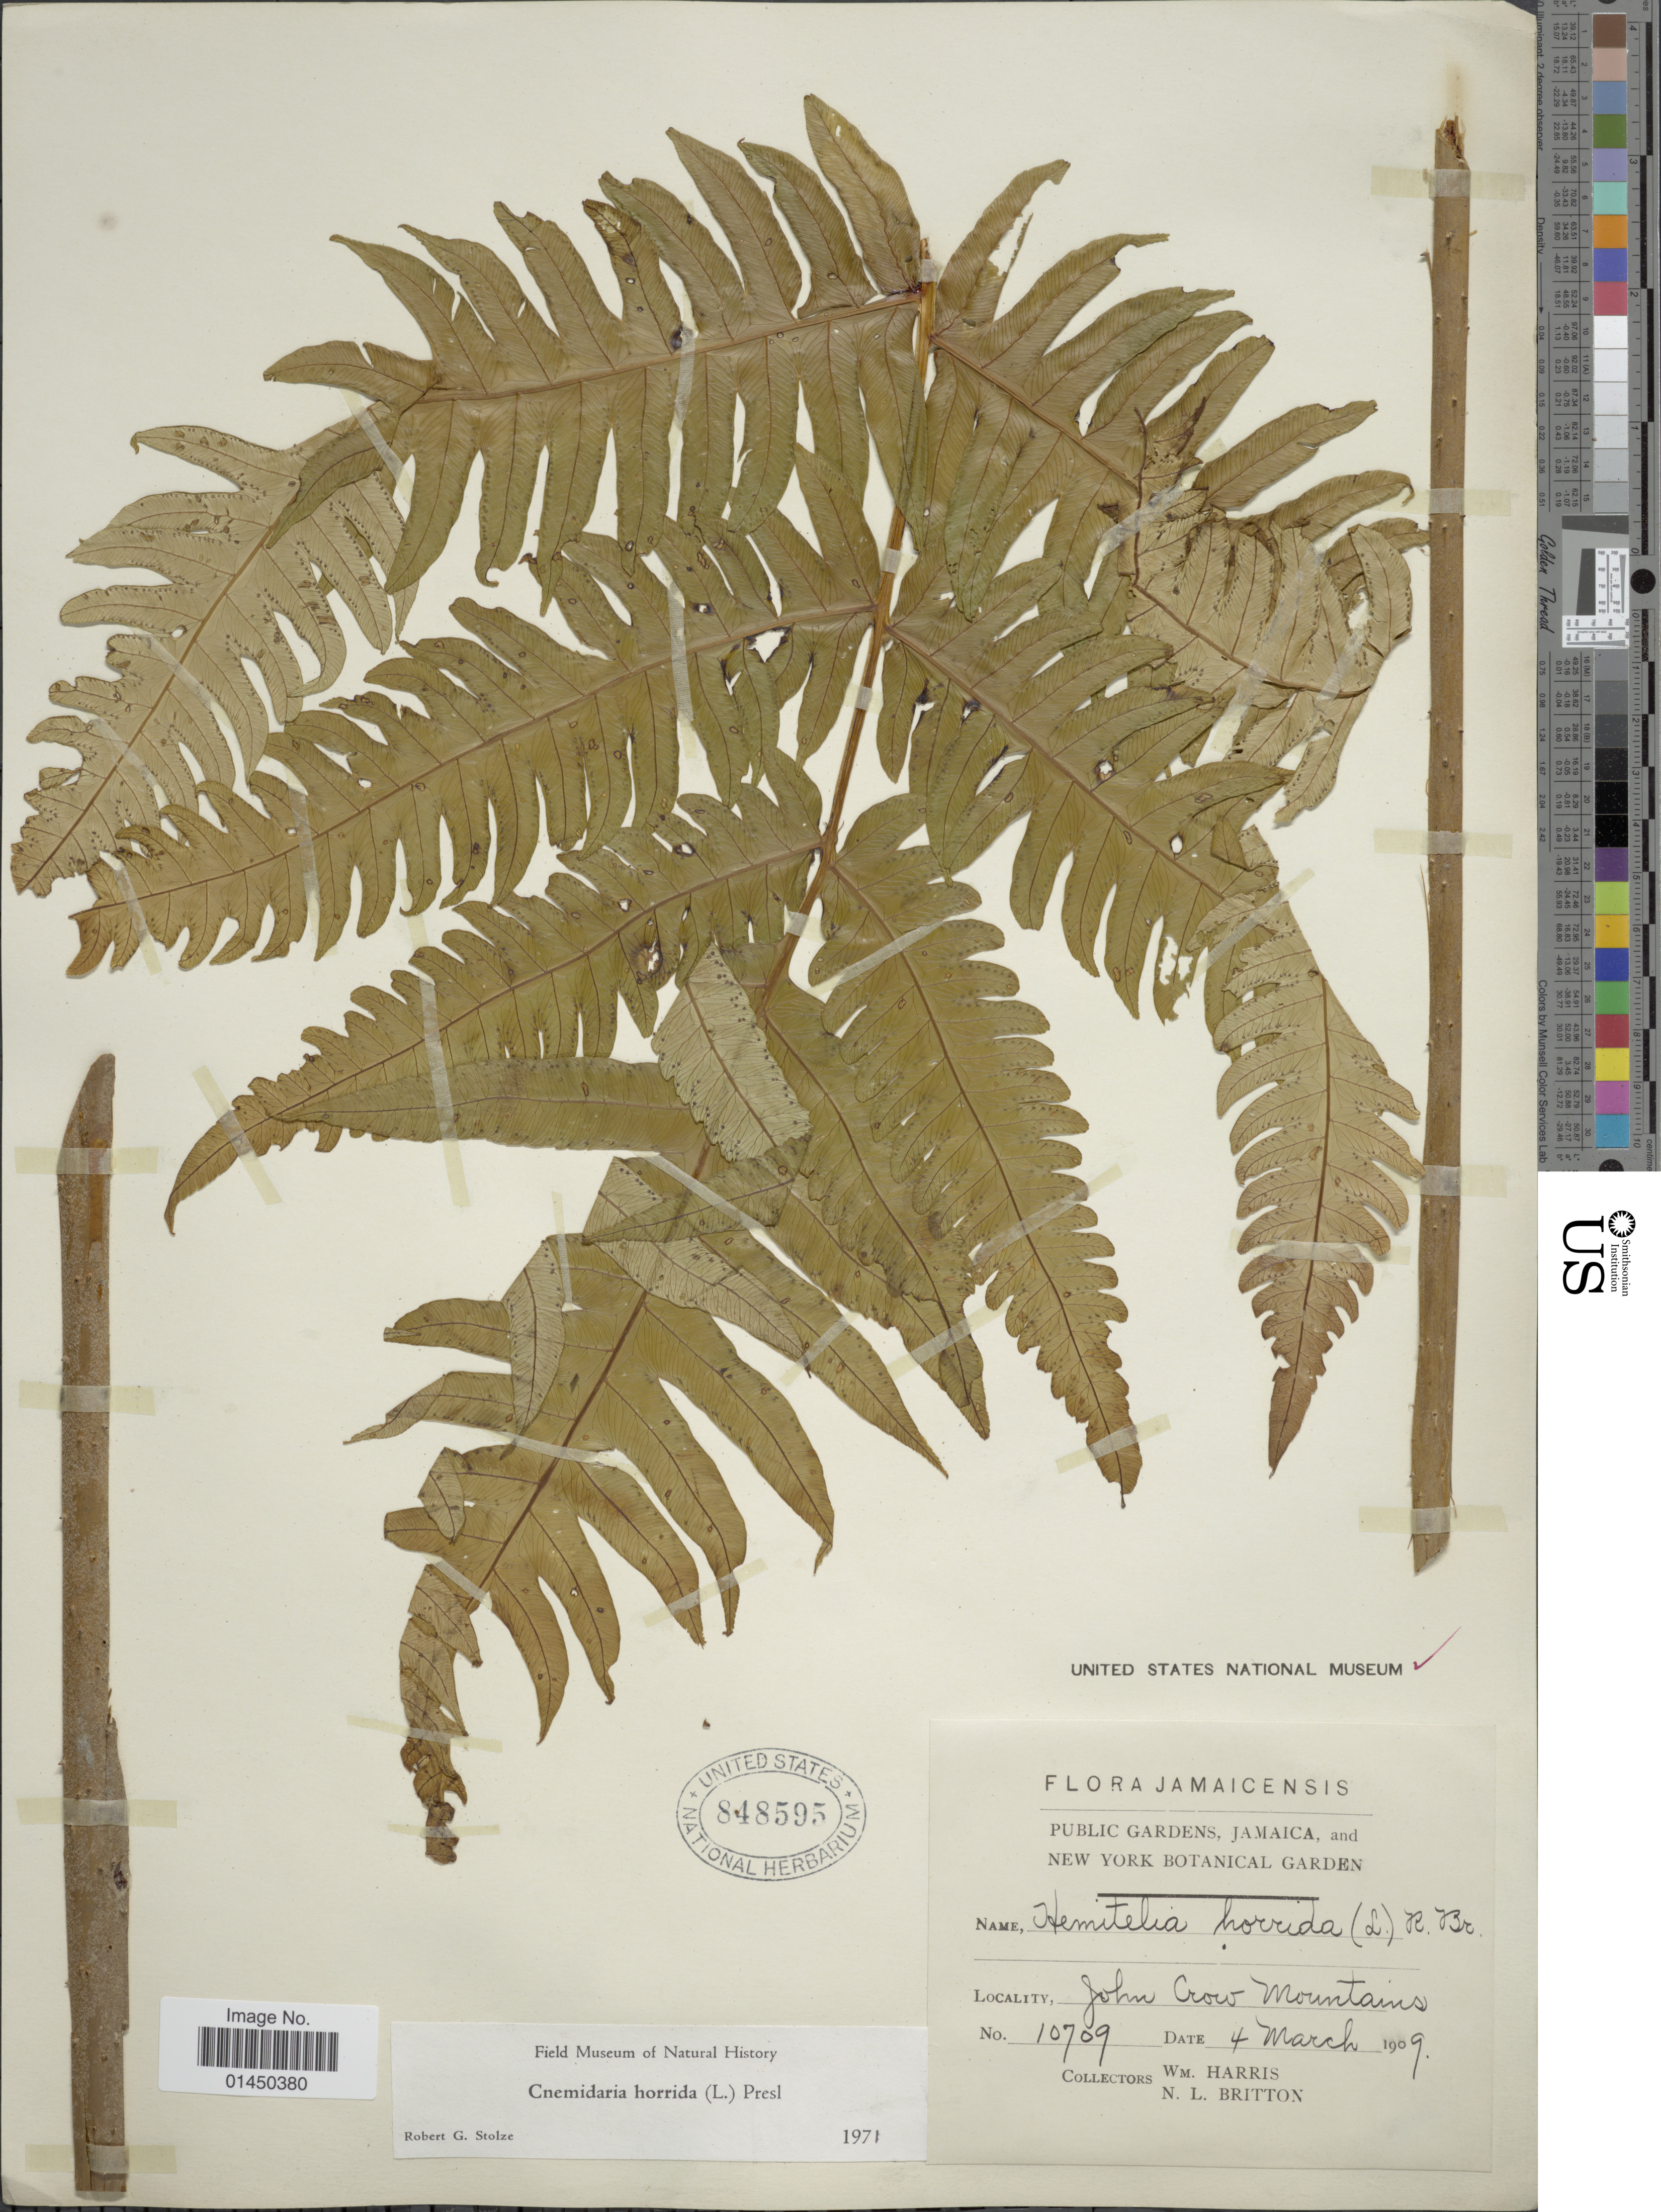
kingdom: Plantae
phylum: Tracheophyta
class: Polypodiopsida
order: Cyatheales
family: Cyatheaceae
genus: Cyathea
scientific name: Cyathea horrida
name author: (L.) Sm.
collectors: W. H. Harris & N. Britton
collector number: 10709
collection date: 1909-03-04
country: Jamaica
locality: John Crow Mountains.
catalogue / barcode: US 848595